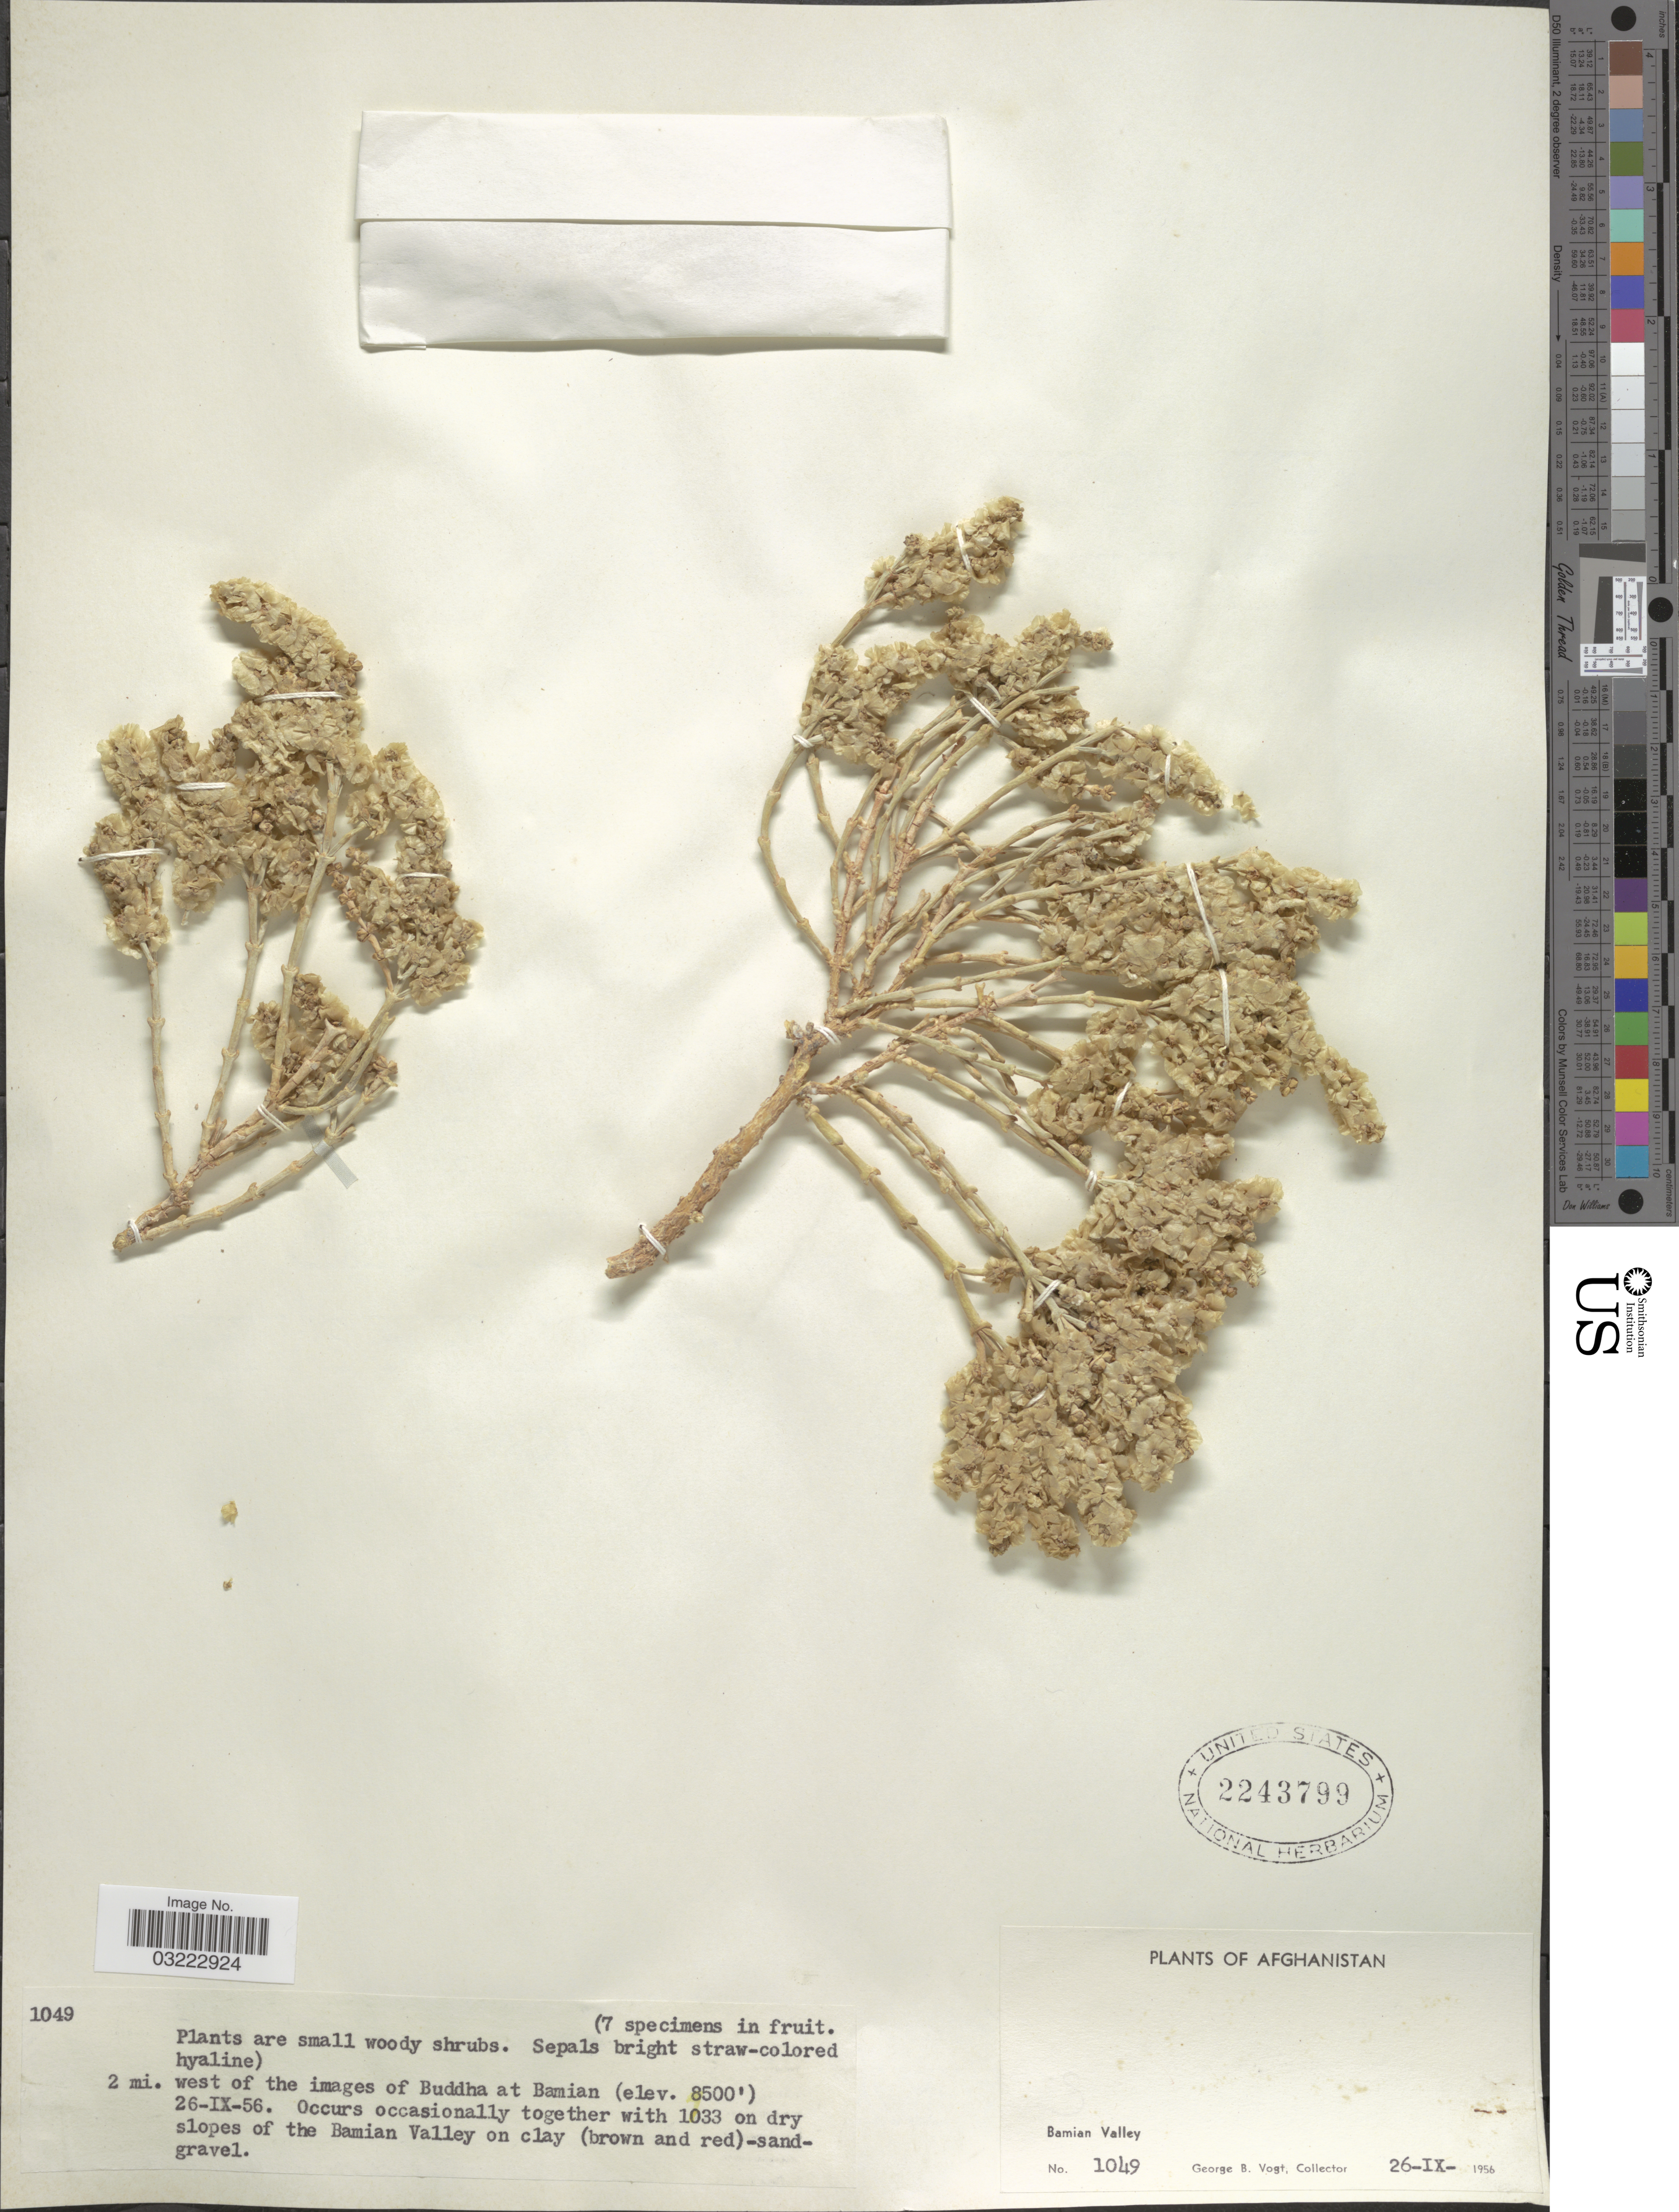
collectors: G. B. Vogt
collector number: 1049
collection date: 1956-09-26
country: Afghanistan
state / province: Bamian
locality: Bamian Valley. 2 mi. west of the images of Buddha at Bamian. On dry slopes of the Bamian Valley on clay.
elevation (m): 2591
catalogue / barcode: US 2243799